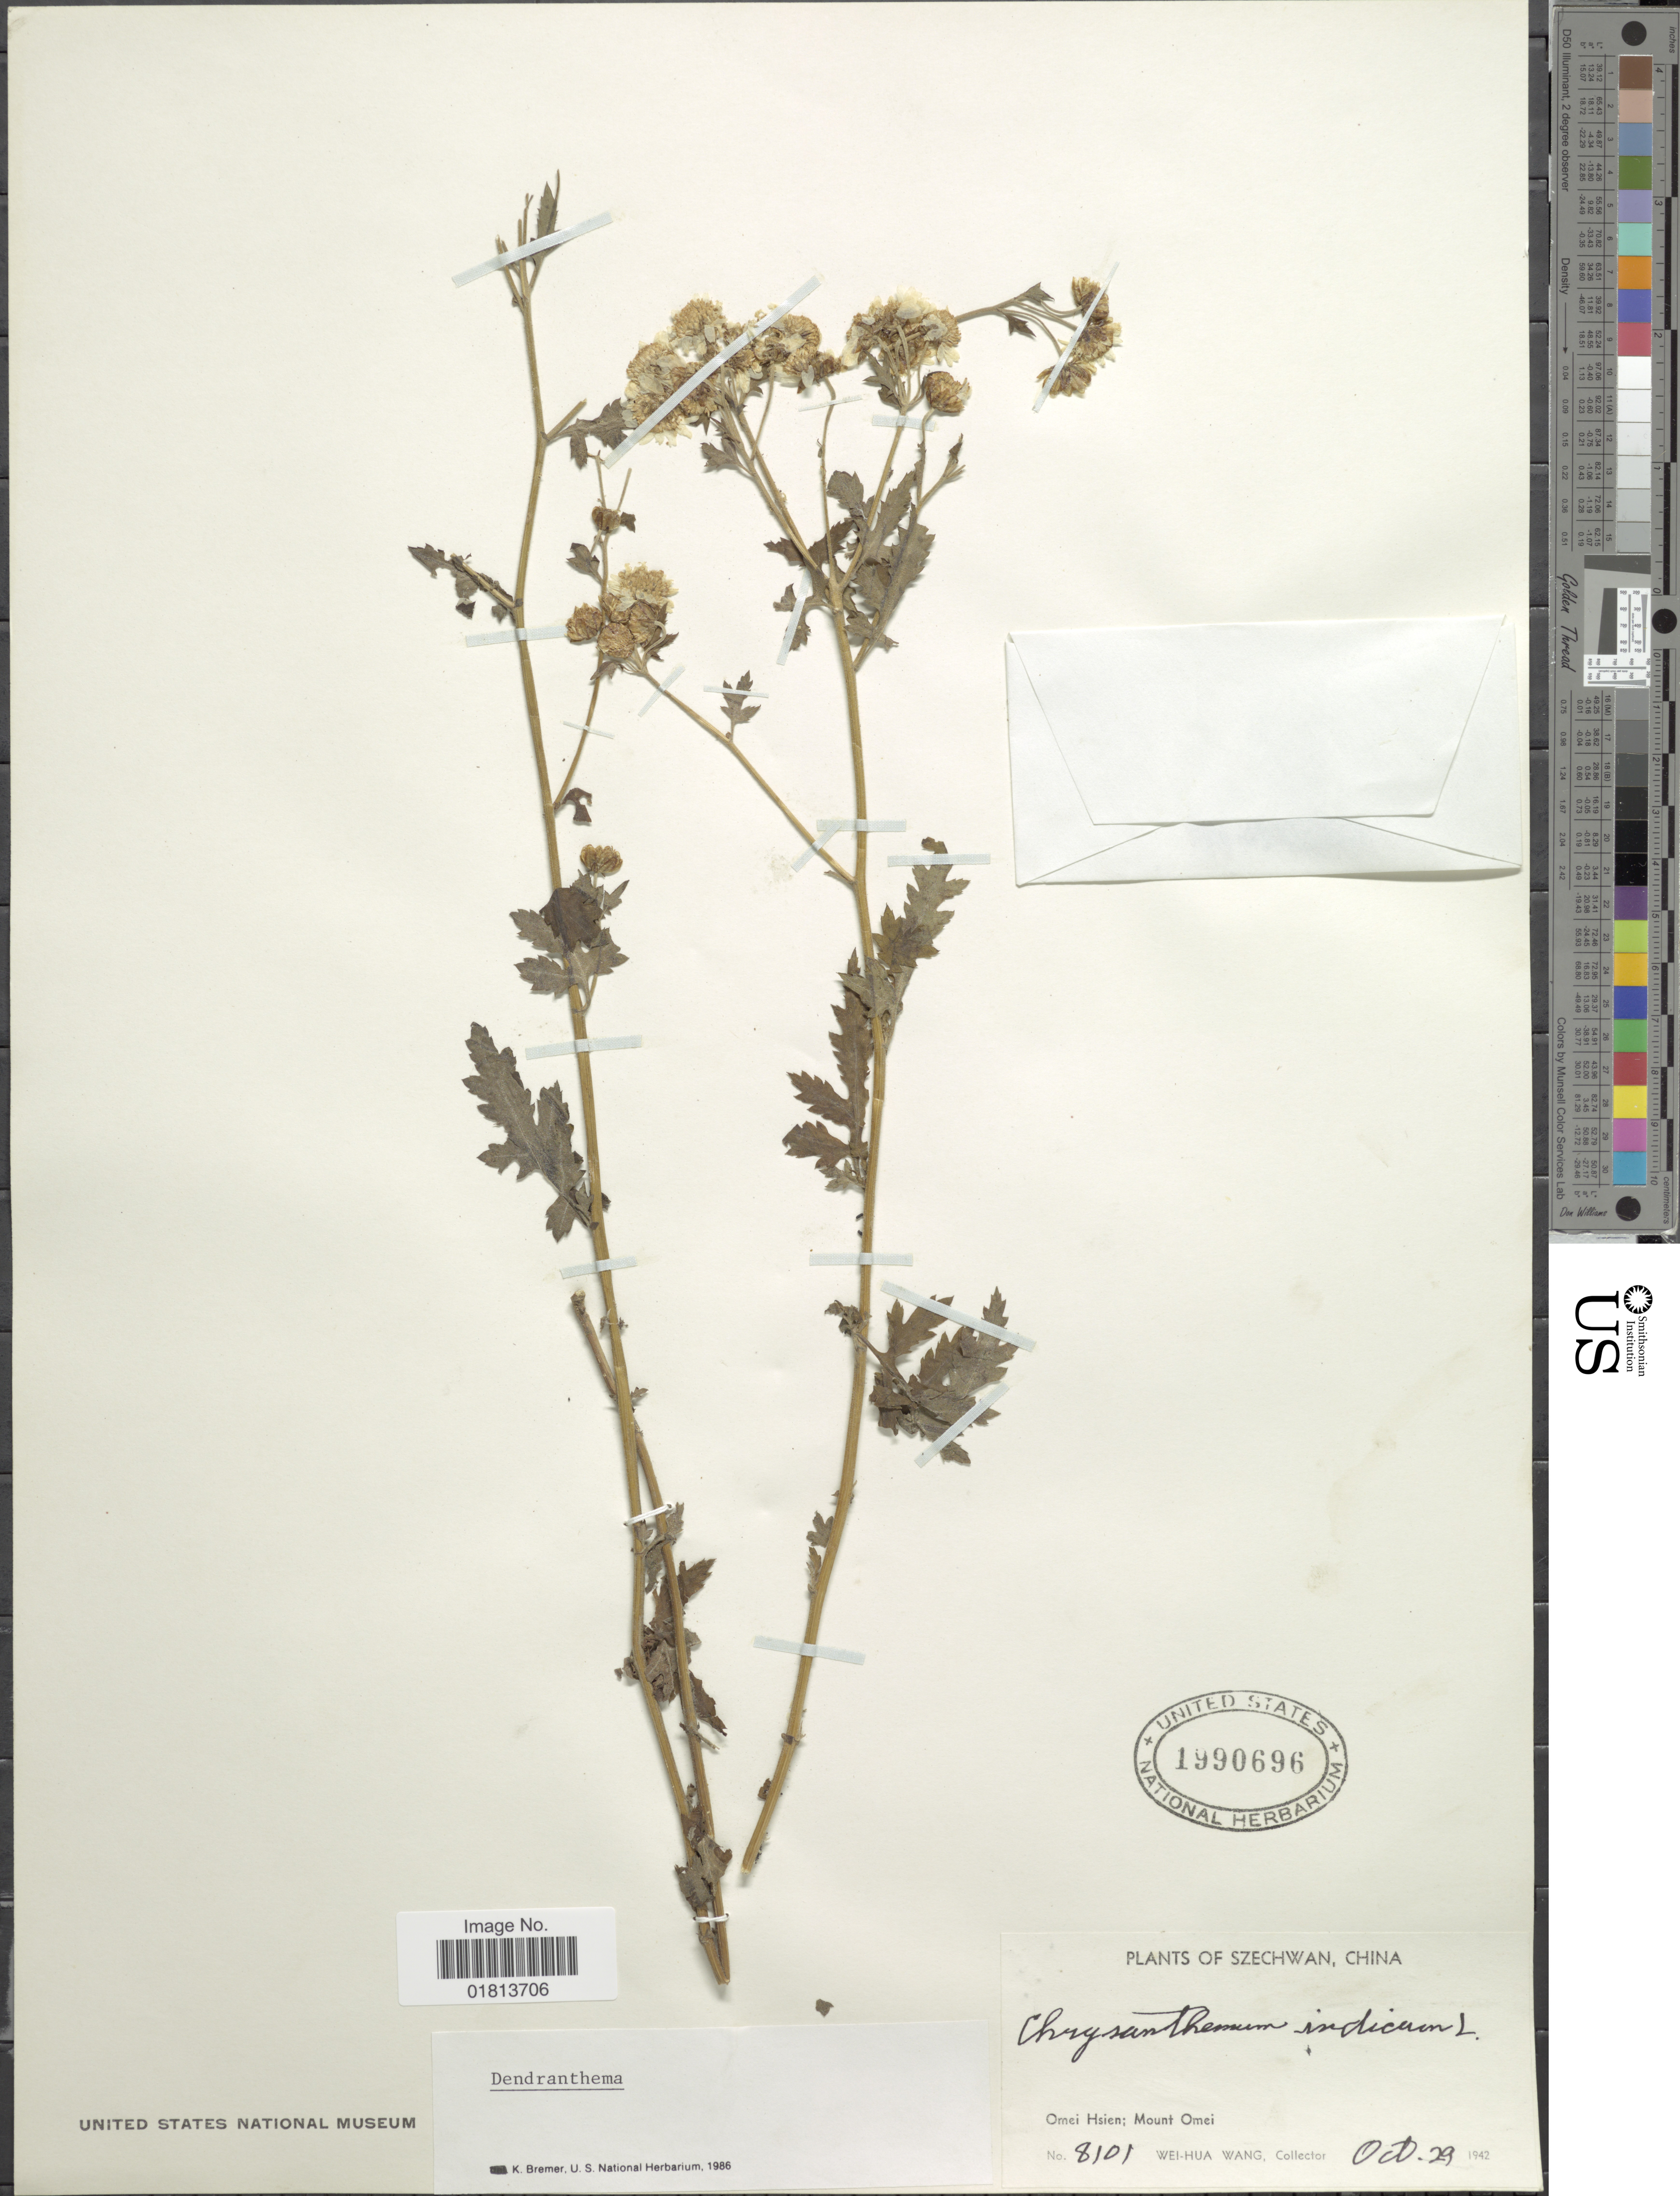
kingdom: Plantae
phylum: Tracheophyta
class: Magnoliopsida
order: Asterales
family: Asteraceae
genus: Dendranthema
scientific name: Dendranthema indicum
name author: (L.) Des Moul.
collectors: W. Wang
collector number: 8101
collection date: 1942-10-29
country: China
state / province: Sichuan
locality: Szechwan, China, Omei Hsien: Mount Omei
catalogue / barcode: US 1990696